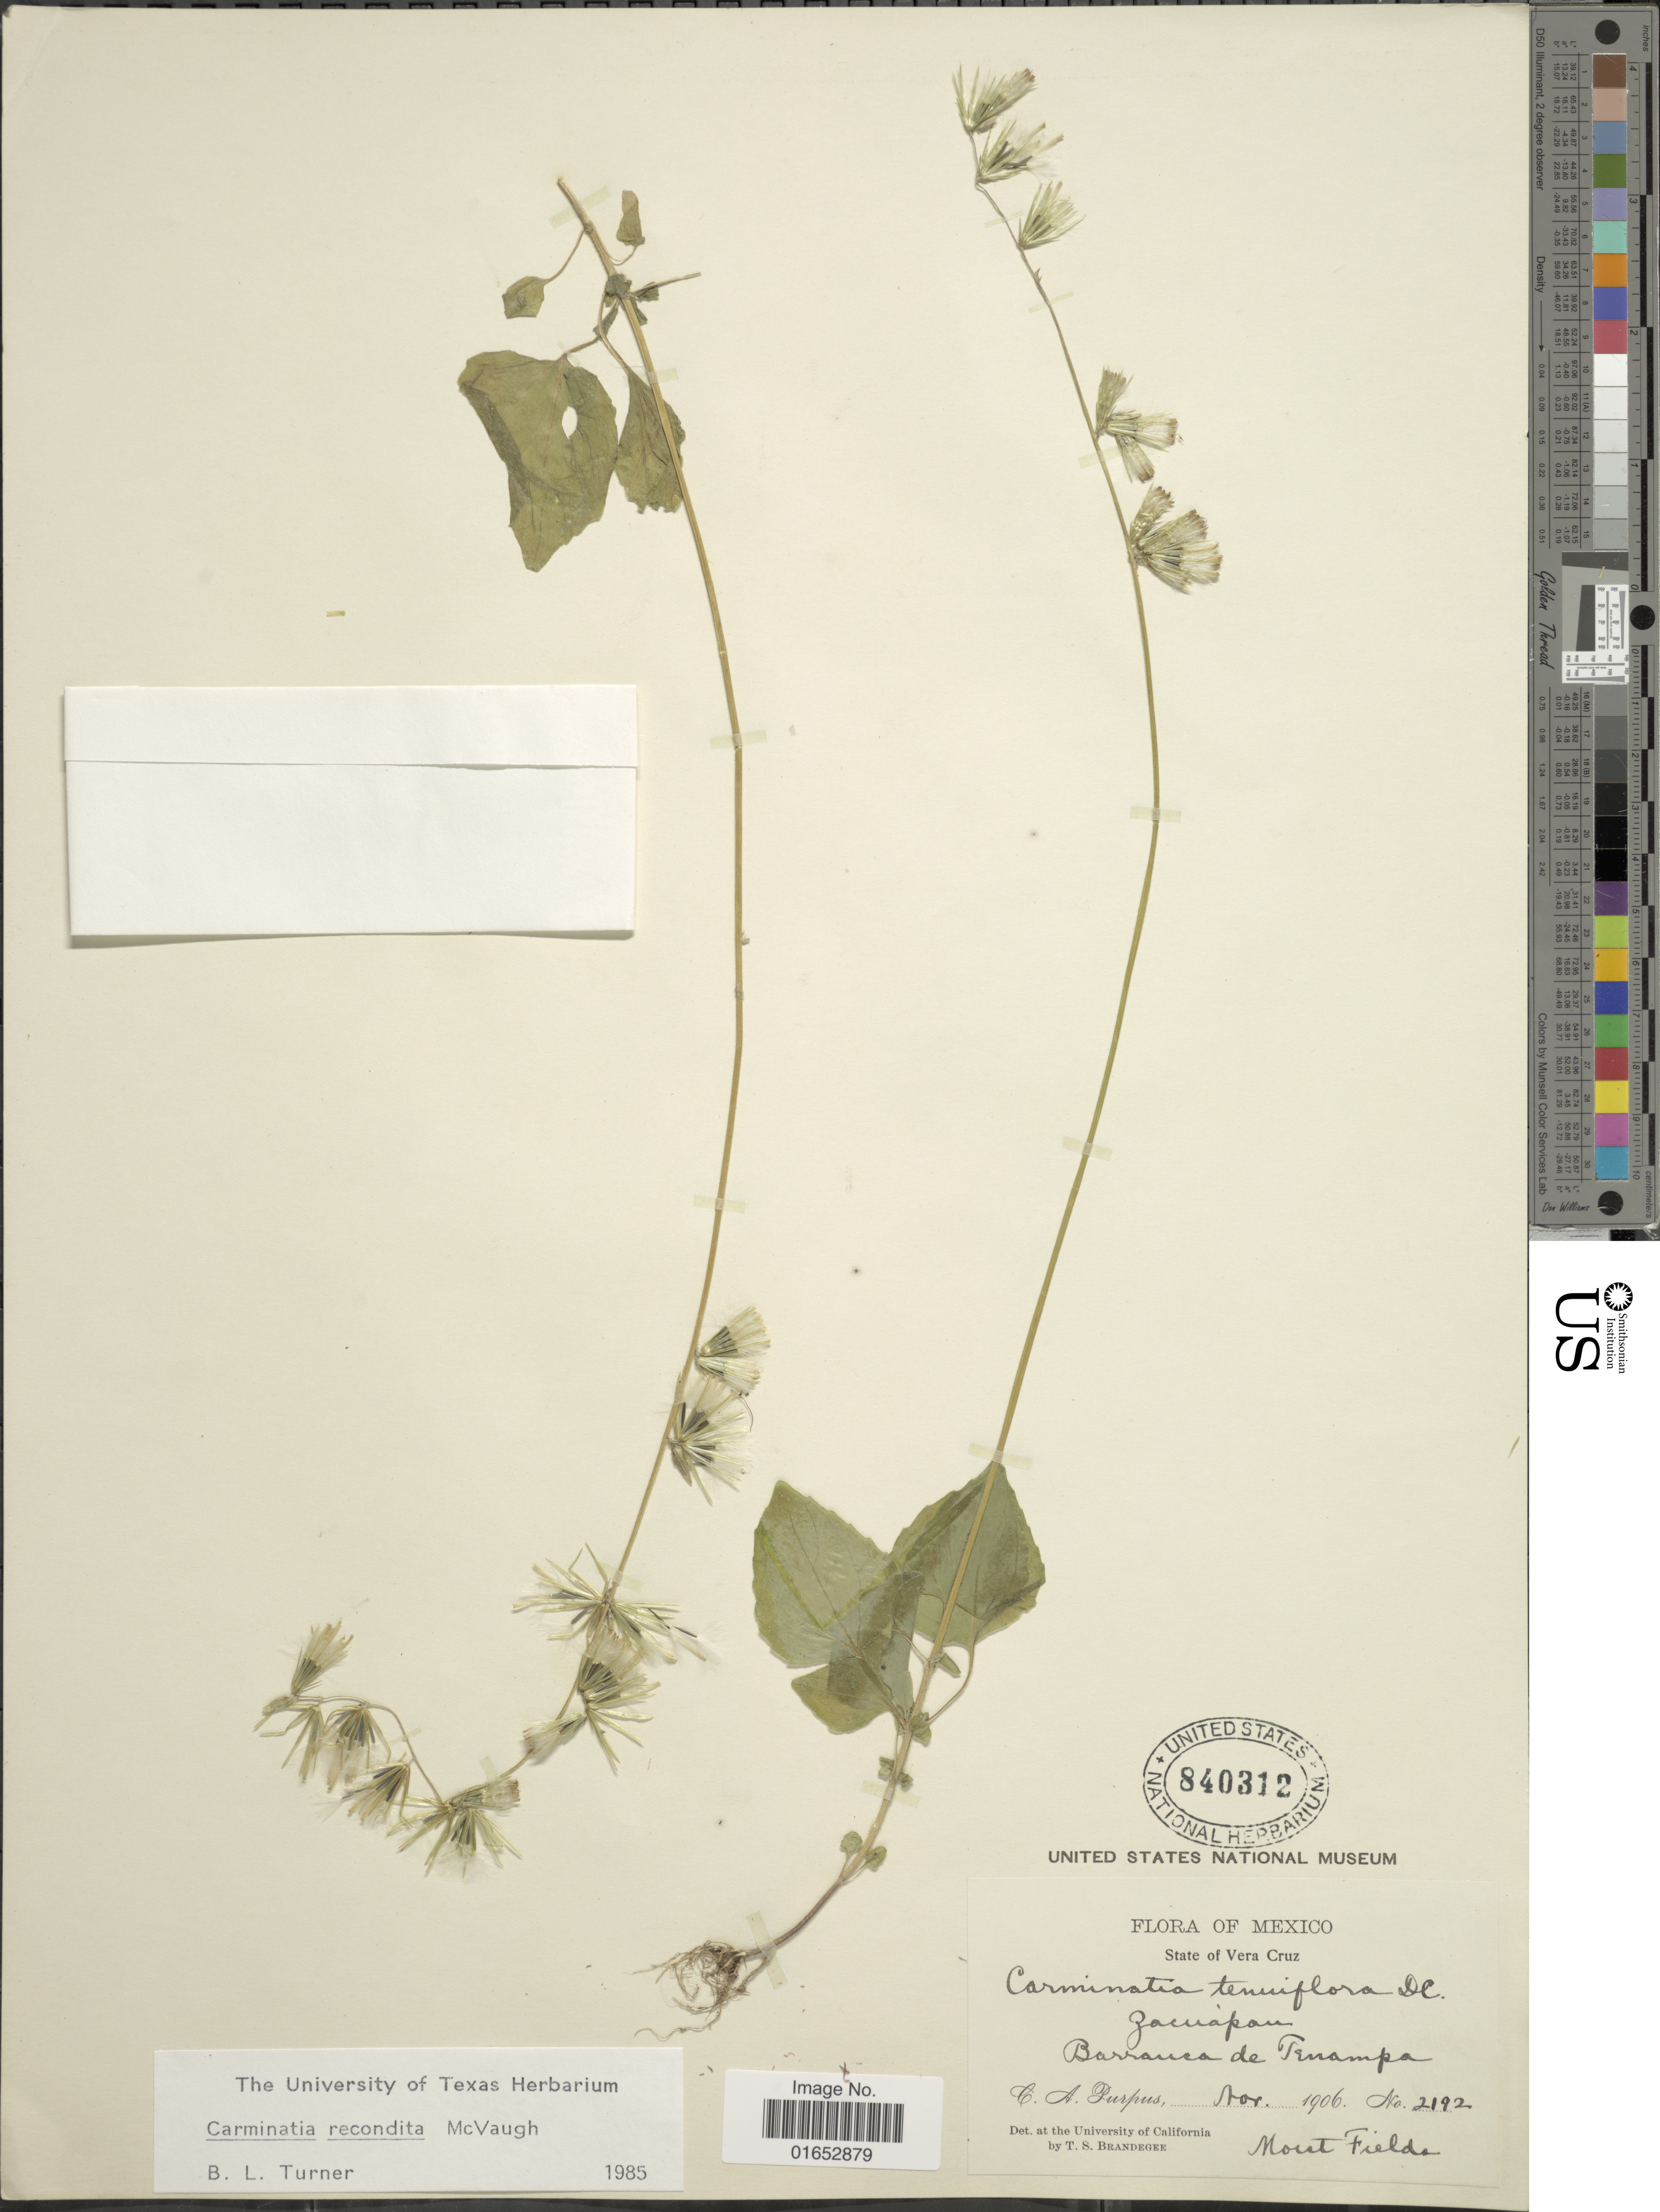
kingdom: Plantae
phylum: Tracheophyta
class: Magnoliopsida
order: Asterales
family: Asteraceae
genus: Carminatia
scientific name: Carminatia recondita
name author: McVaugh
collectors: C. A. Purpus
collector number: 2192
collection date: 1906-11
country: Mexico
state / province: Veracruz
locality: State of Vera Cruz, Zacuapan, Barranca de Tenampa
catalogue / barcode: US 840312